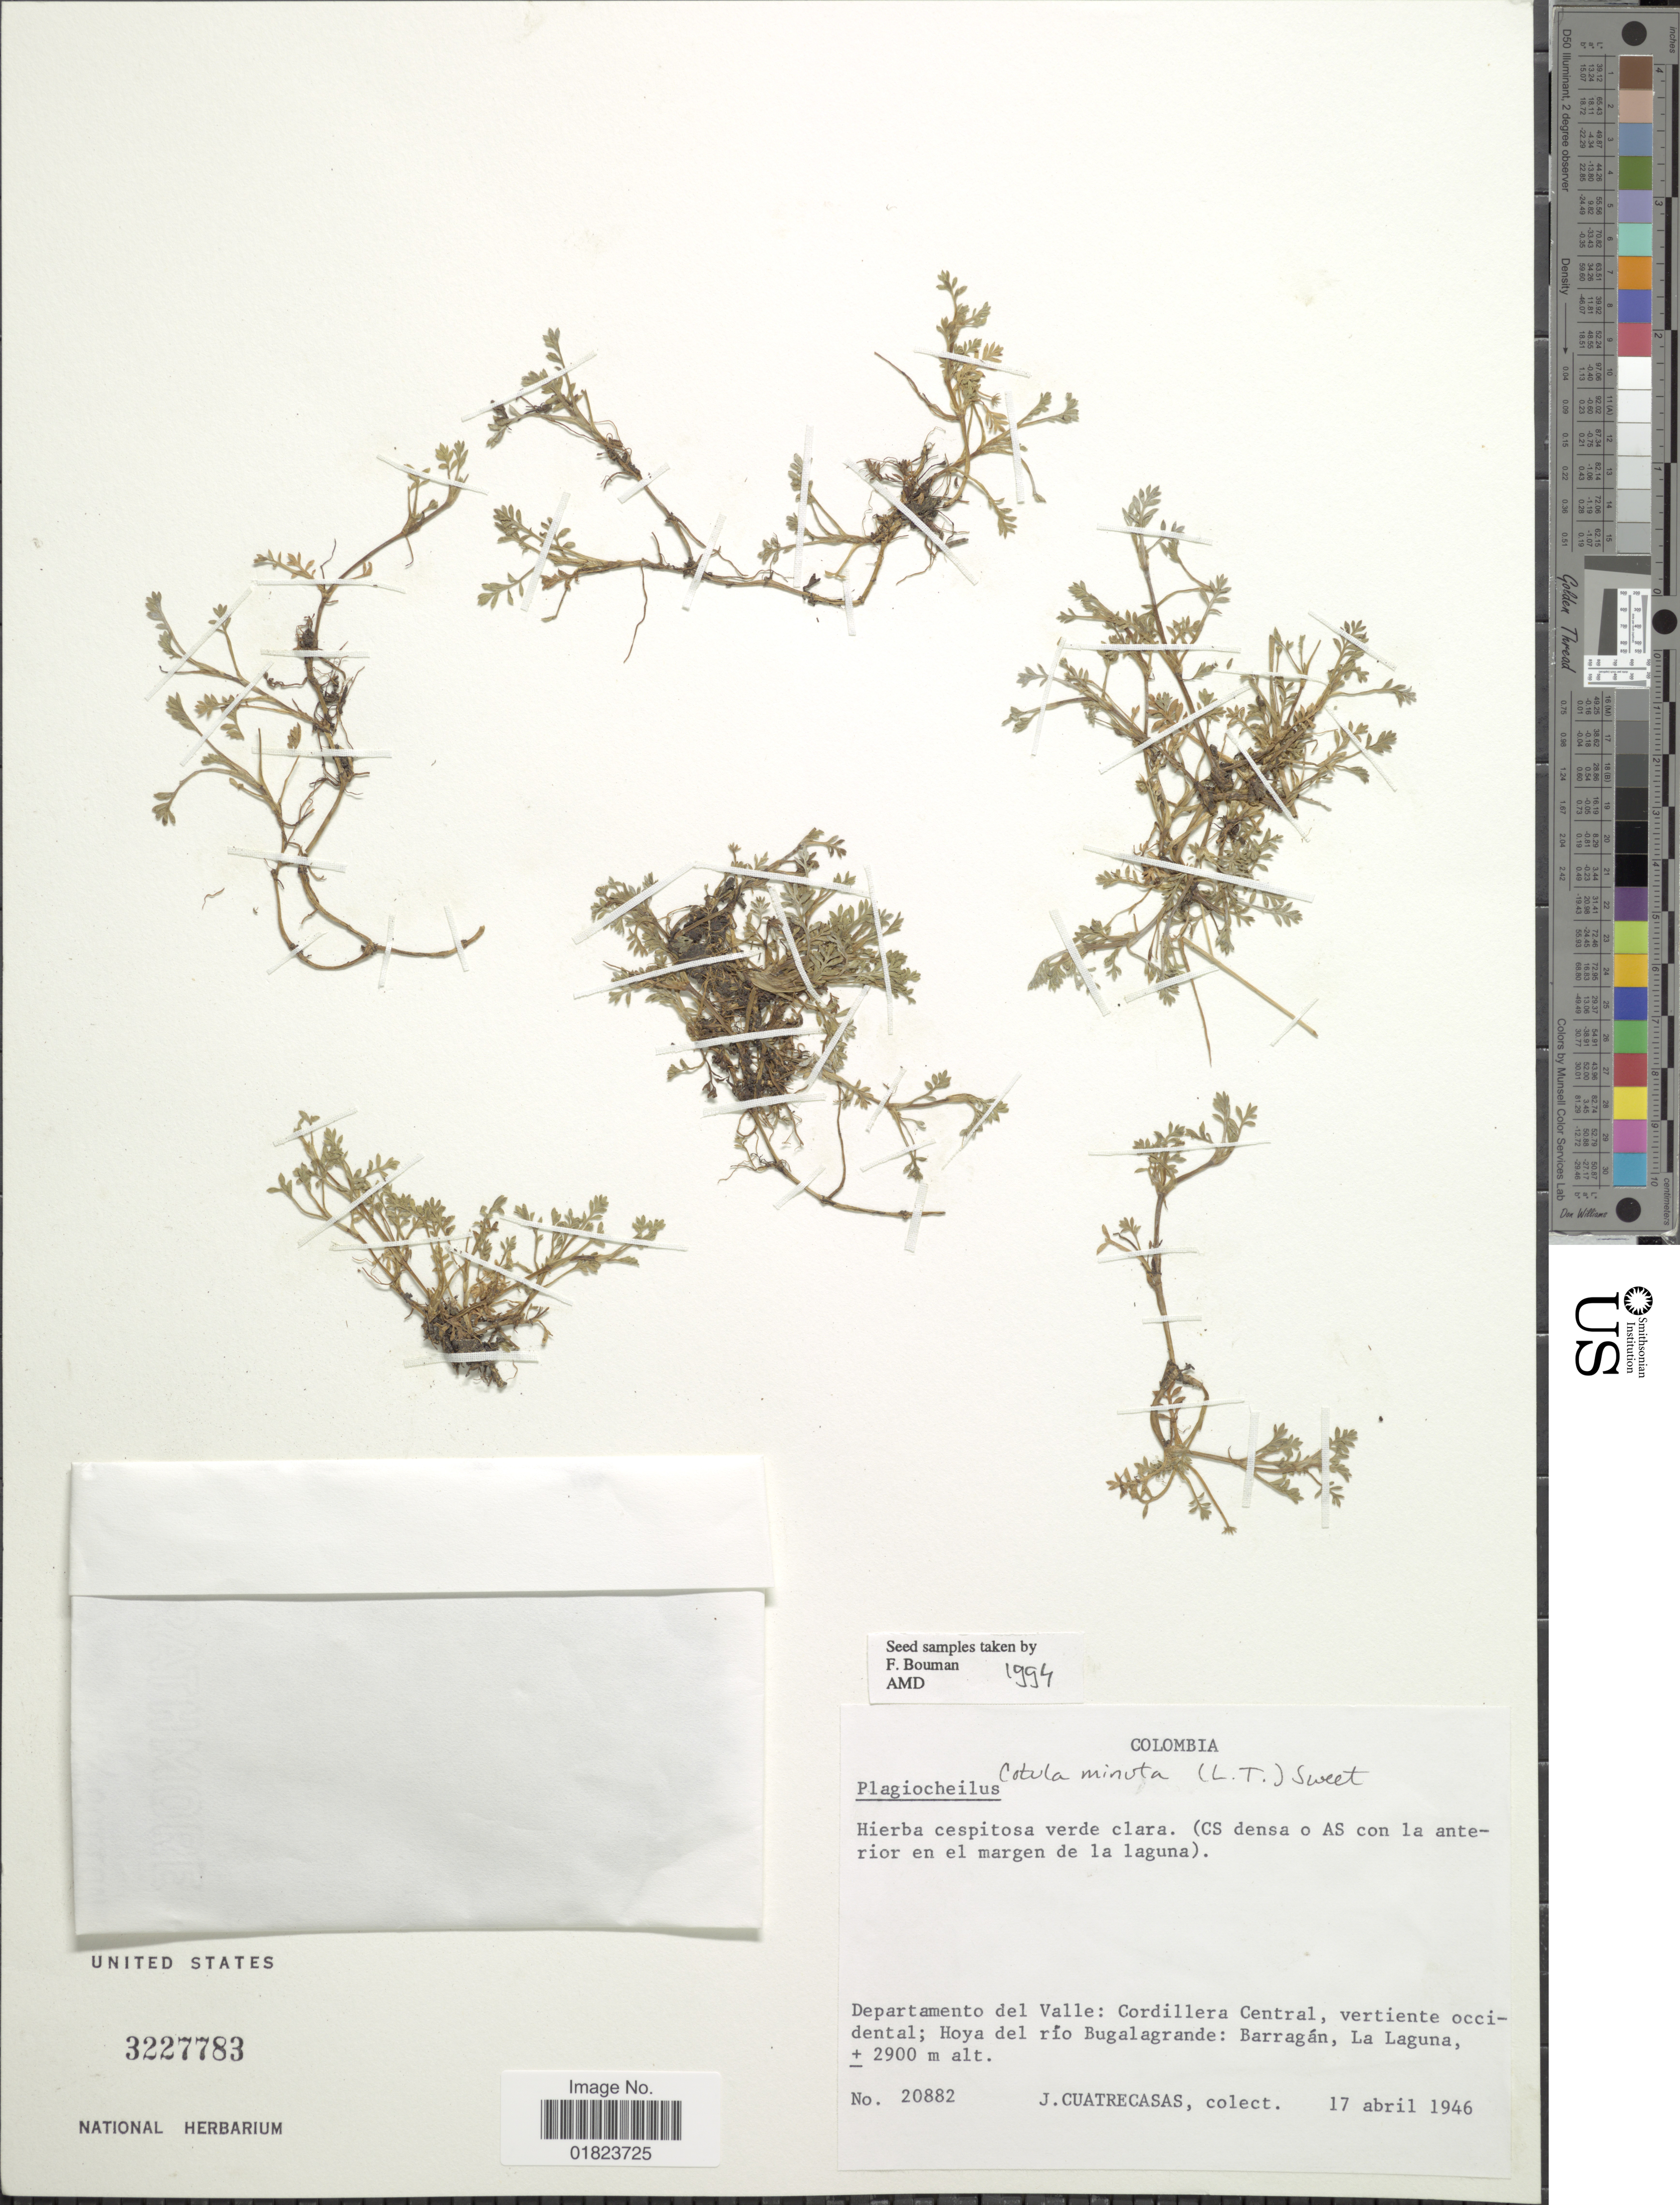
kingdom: Plantae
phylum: Tracheophyta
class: Magnoliopsida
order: Asterales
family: Asteraceae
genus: Cotula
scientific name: Cotula minuta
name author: G. Forst.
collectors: J. Cuatrecasas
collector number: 20882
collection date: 1946-04-17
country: Colombia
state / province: Valle del Cauca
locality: Departamento del Valle: Cordillera Central, vertiente occidental; Hoya del rio Bugalagrande: Barragan, La Laguna.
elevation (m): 2900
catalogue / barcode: US 3227783